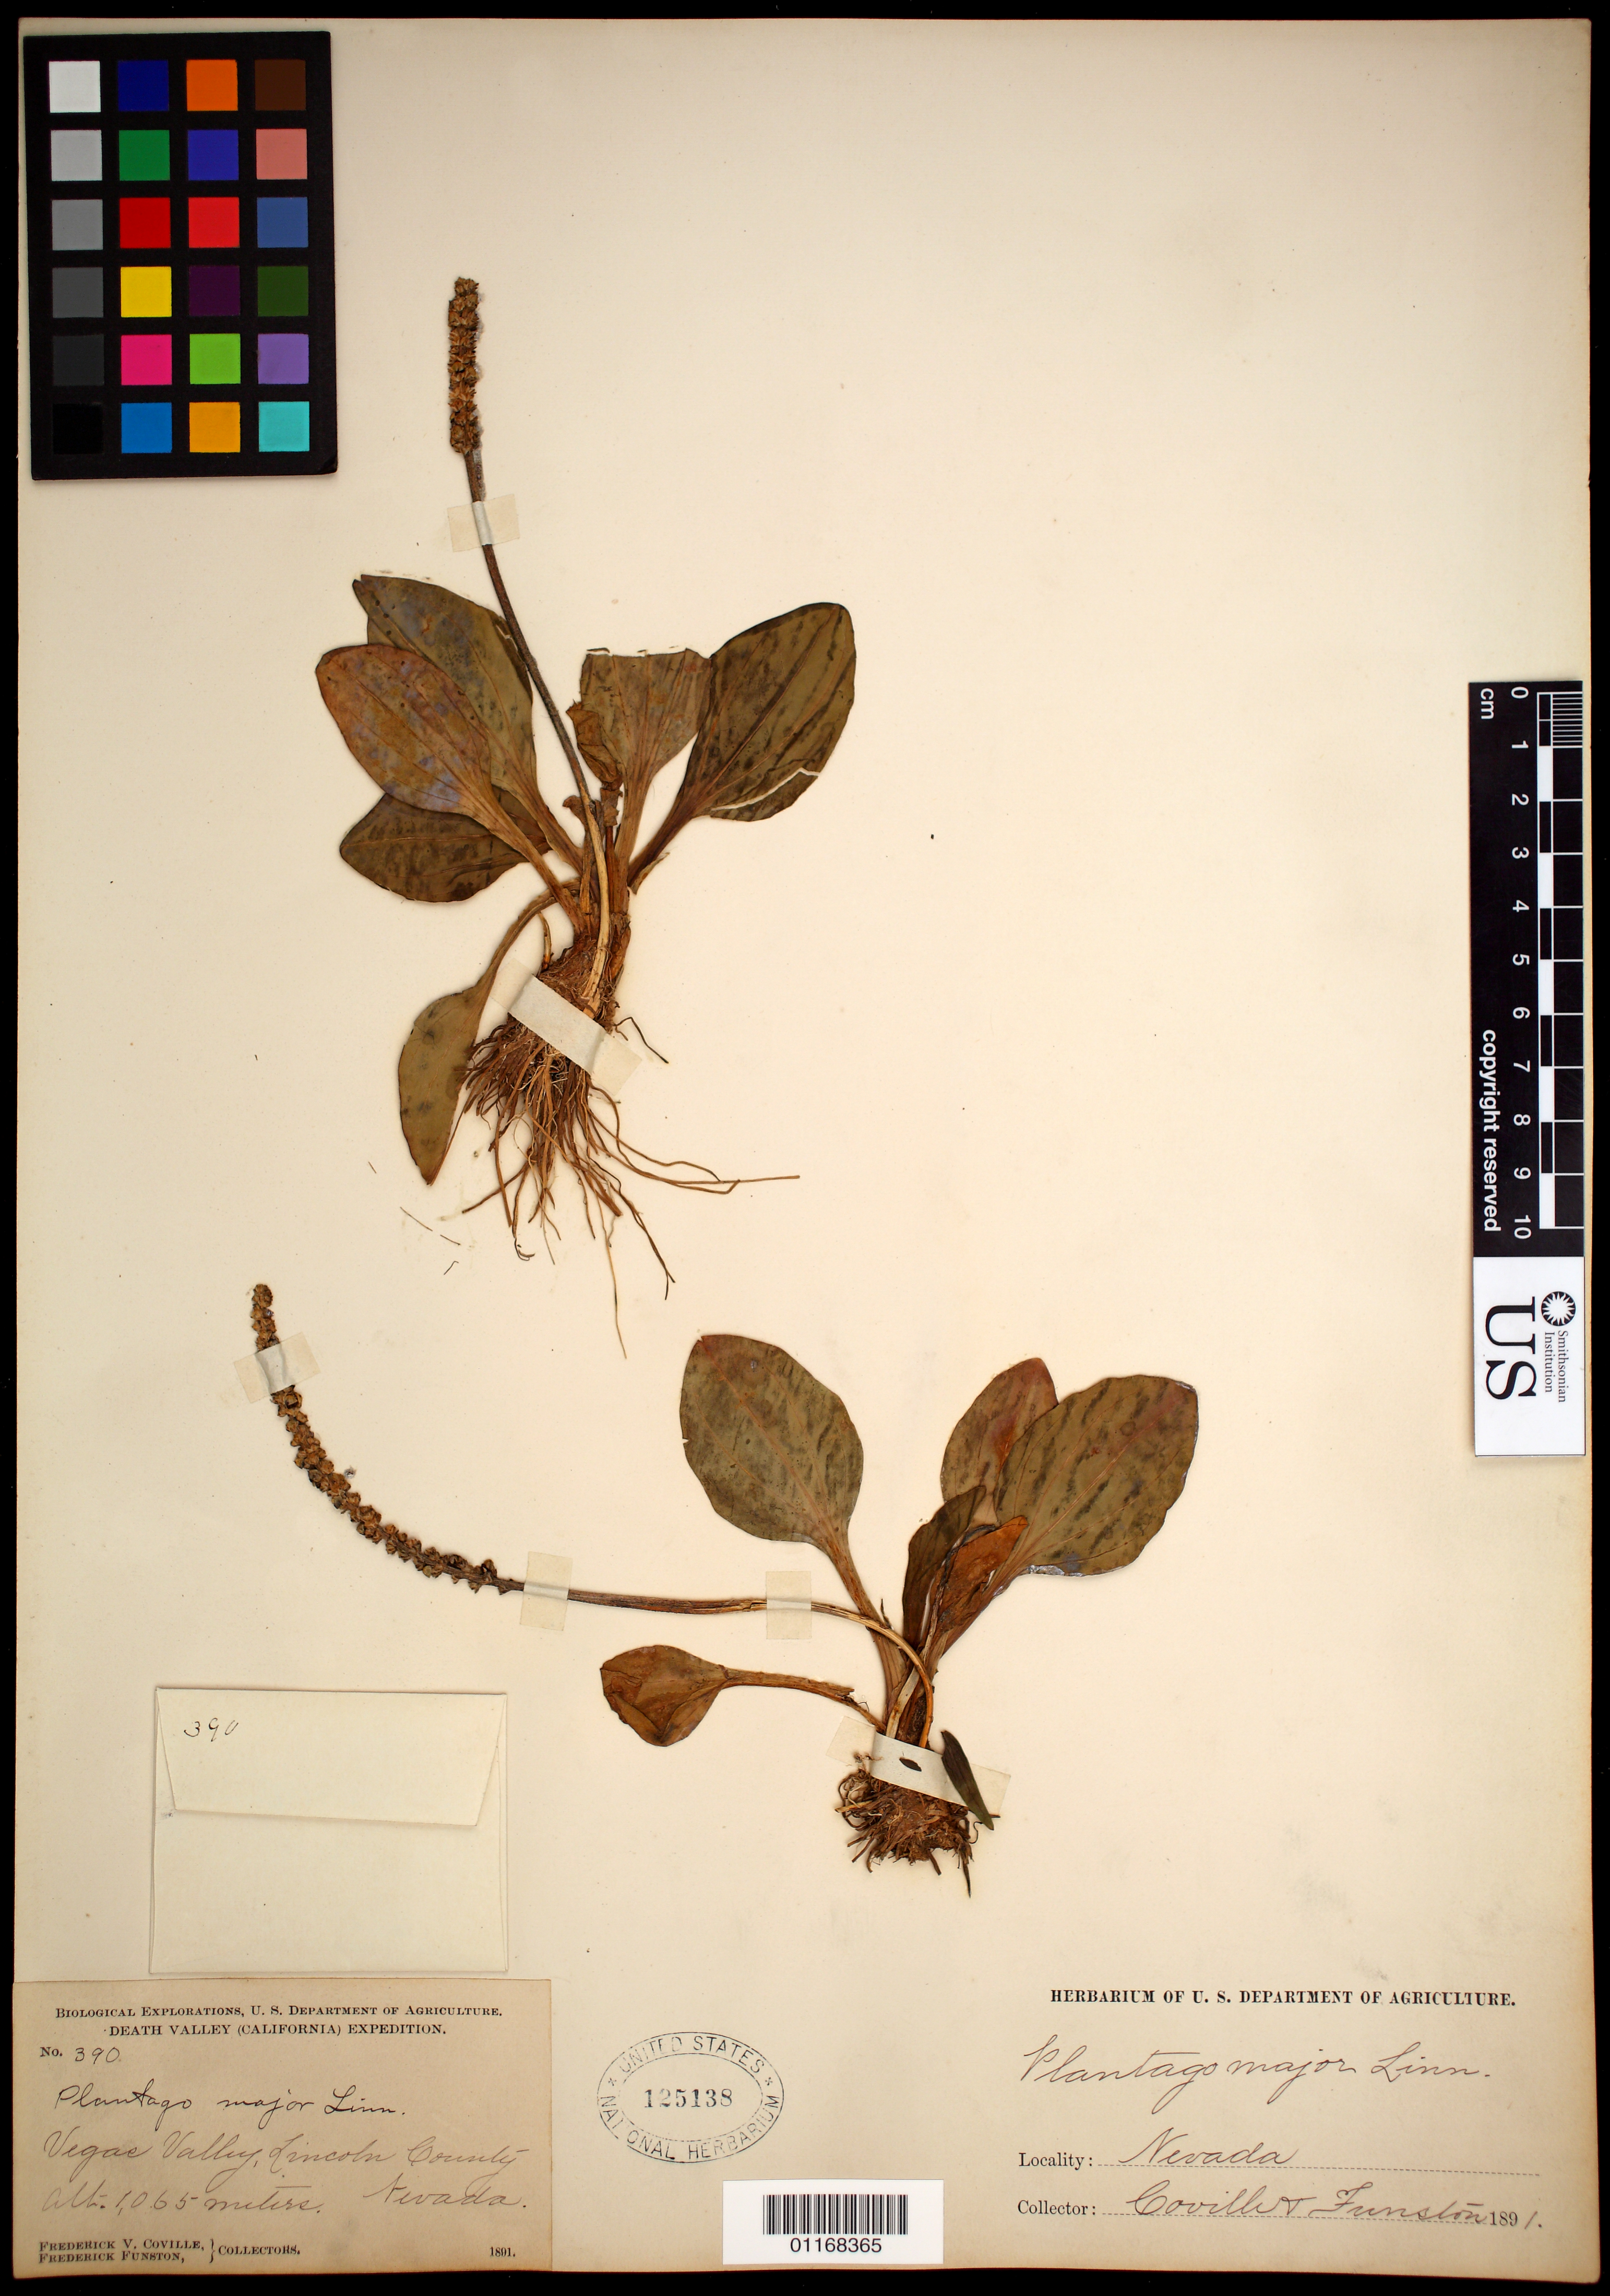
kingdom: Plantae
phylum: Tracheophyta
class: Magnoliopsida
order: Lamiales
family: Plantaginaceae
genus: Plantago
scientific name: Plantago major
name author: L.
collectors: F. V. Coville & F. Funston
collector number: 390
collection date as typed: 1891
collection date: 1891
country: United States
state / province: Nevada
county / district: Lincoln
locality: Vegas Valley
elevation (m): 1065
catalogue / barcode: US 125138